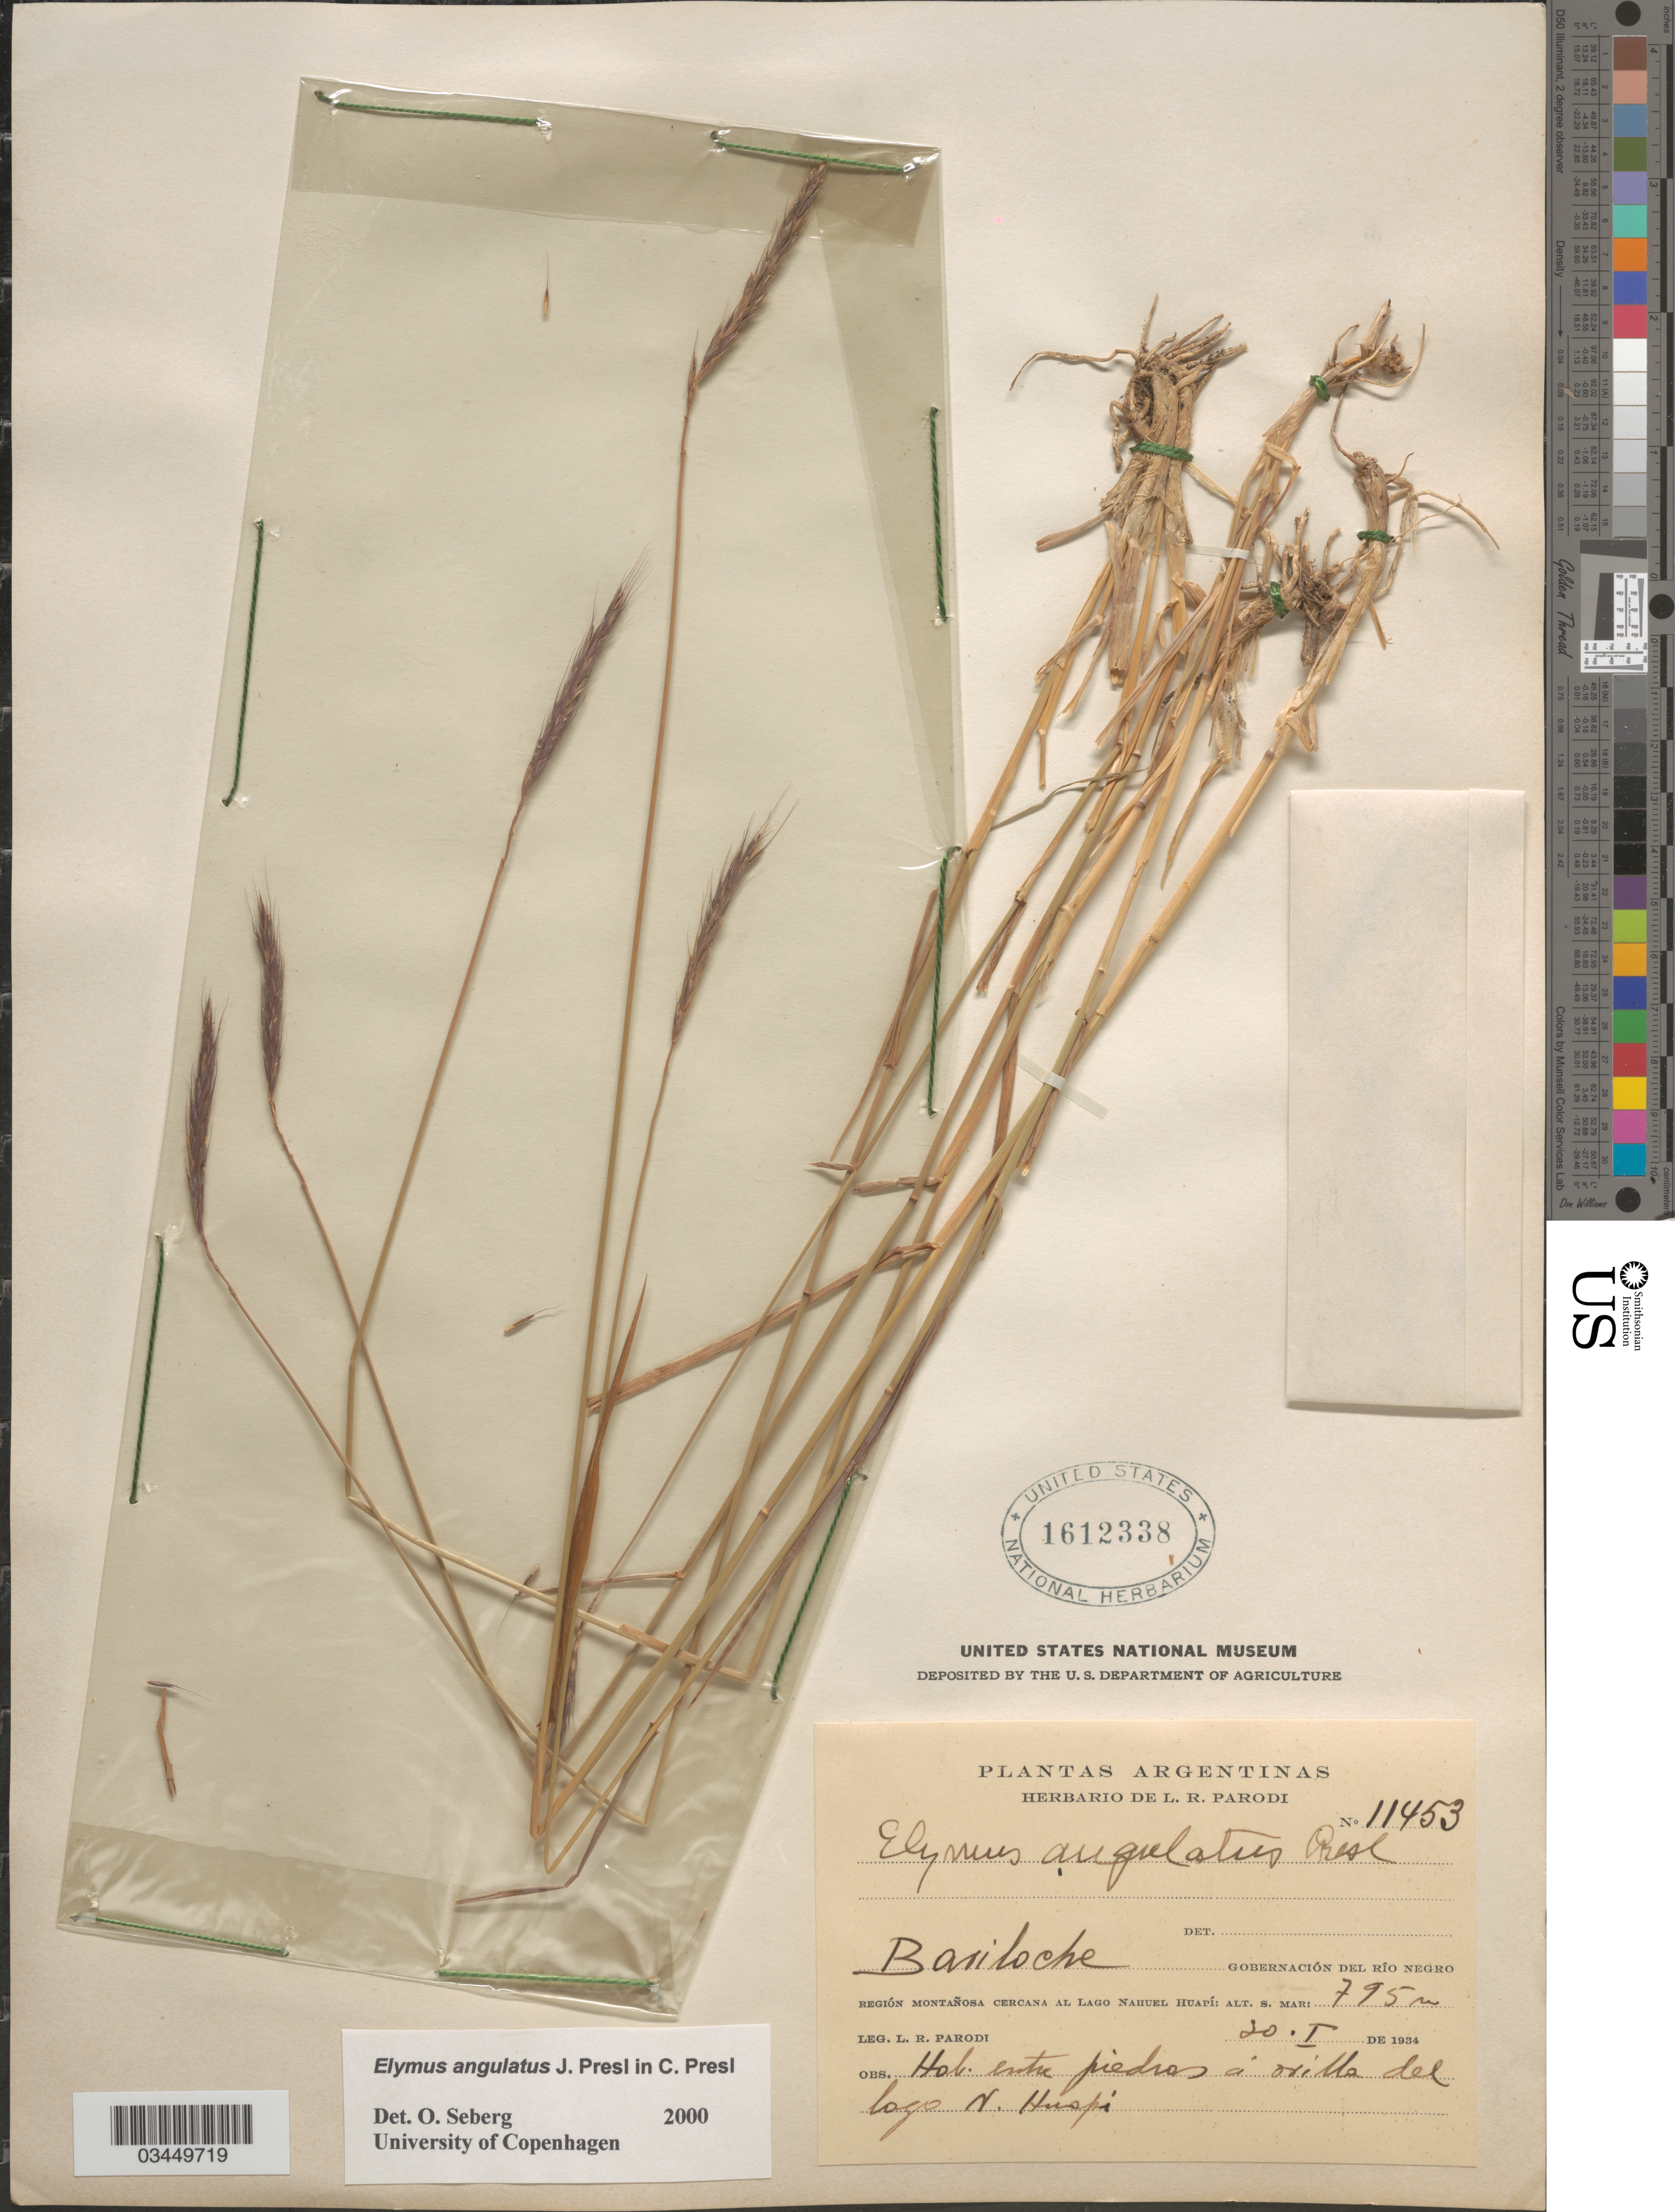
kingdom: Plantae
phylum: Tracheophyta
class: Liliopsida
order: Poales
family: Poaceae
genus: Elymus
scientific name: Elymus angulatus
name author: J. Presl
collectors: L. R. Parodi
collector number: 11453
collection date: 1934-01-20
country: Argentina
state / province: Rio Negro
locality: Bariloche. Gobernación del Río Negro. Región Montañosa cercana al Lago Nahuel Huapí. Entre piedras à orilla del lago N. Huapi.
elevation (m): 795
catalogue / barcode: US 1612338